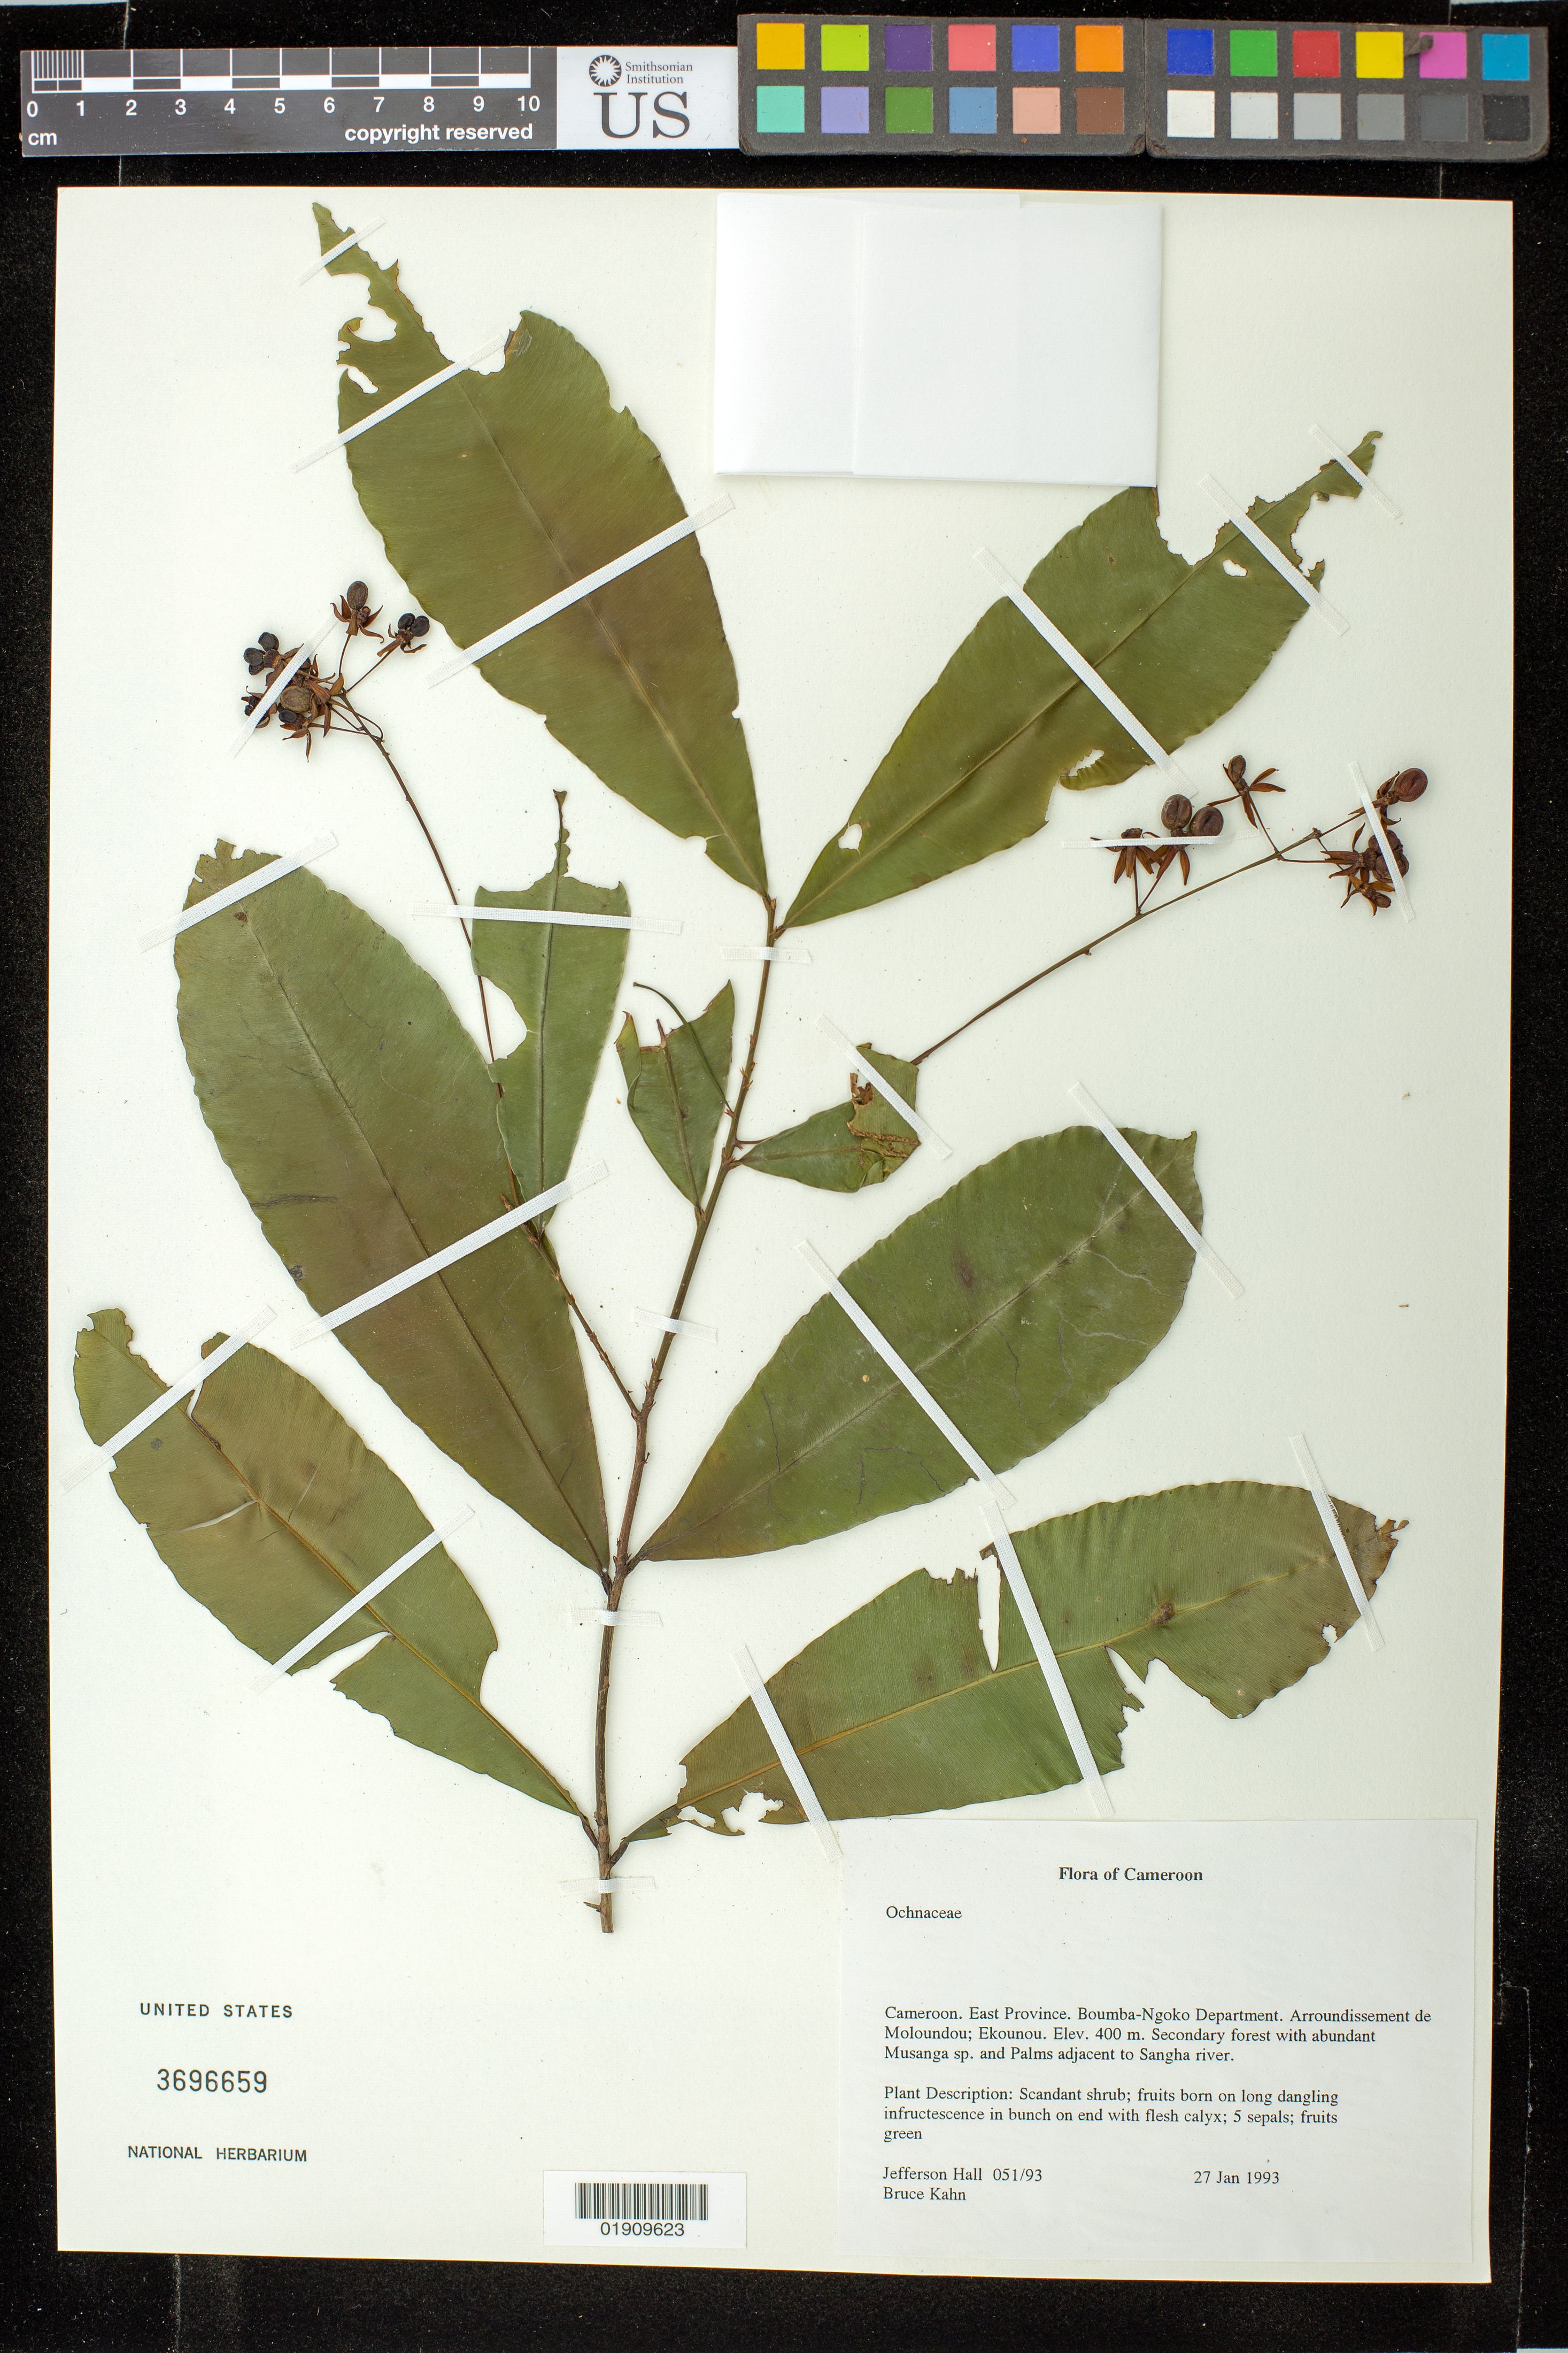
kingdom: Plantae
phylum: Tracheophyta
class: Magnoliopsida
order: Malpighiales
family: Ochnaceae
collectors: J. Hall & B. Khan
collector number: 051/93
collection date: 1993-01-27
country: Cameroon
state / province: Est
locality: Boumba-Ngoko Department. Boumba-Ngoko Department. Arroundissement de Moloundou; Ekounou.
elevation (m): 400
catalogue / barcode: US 3696659